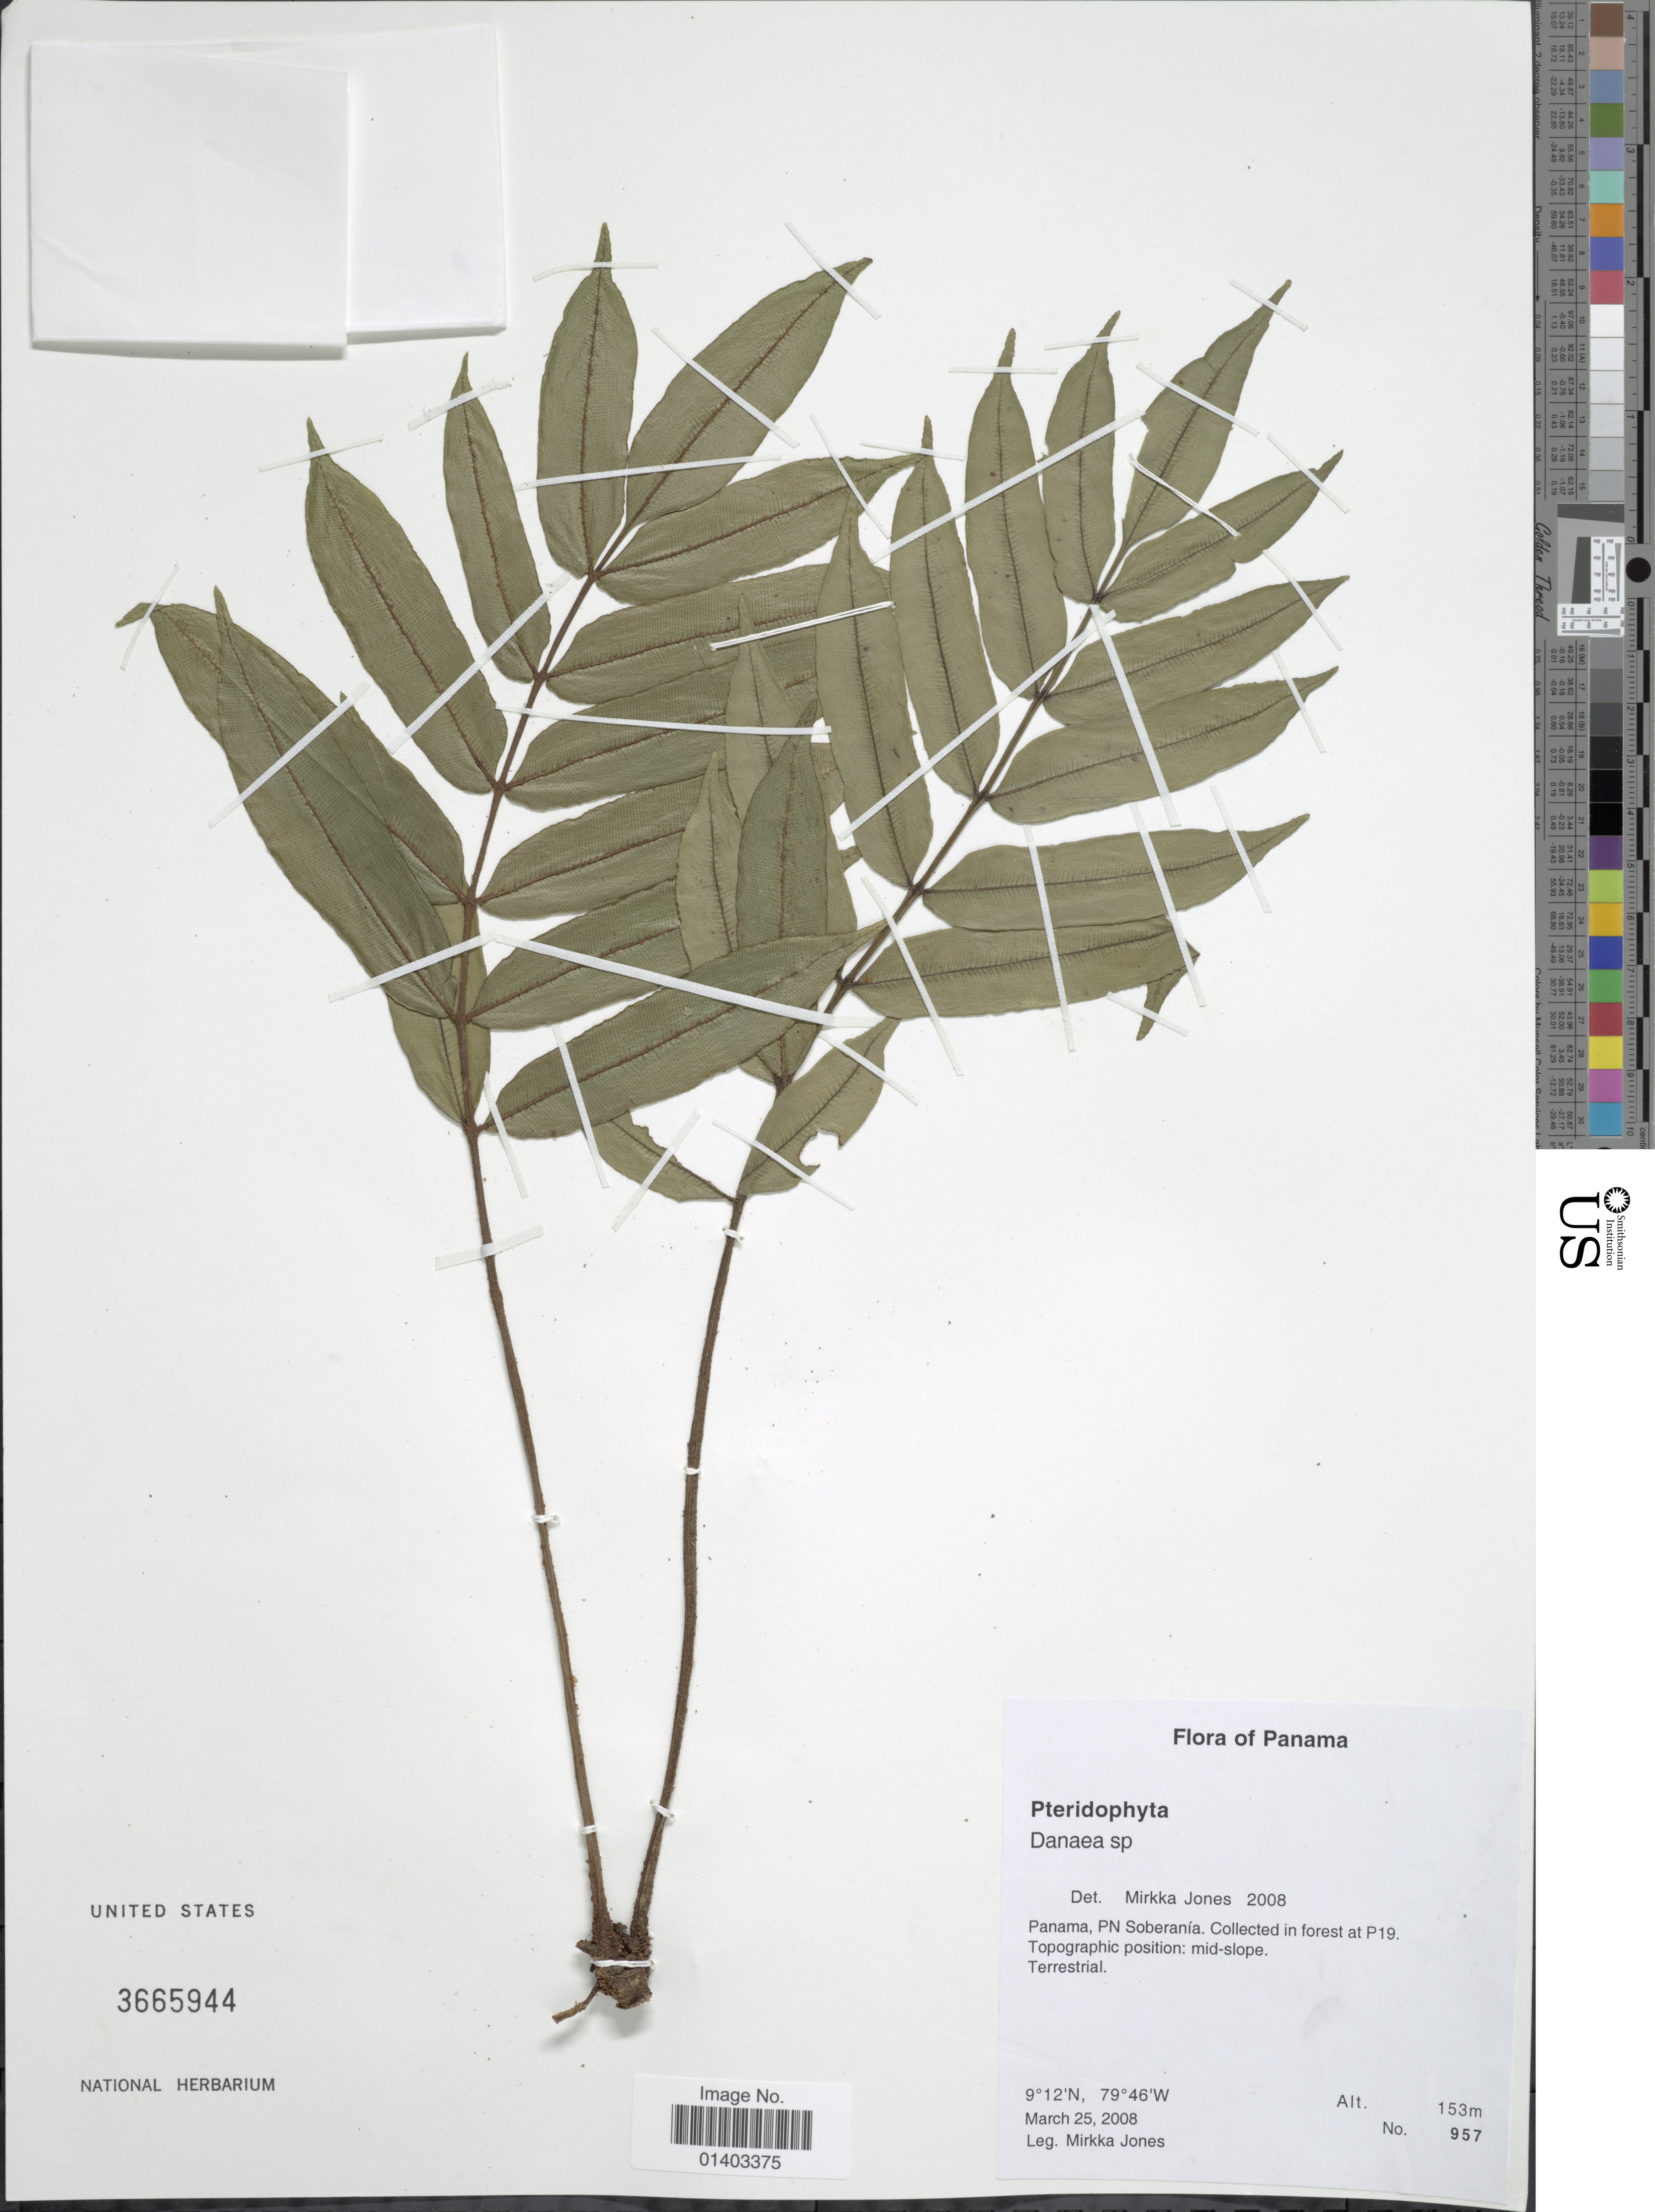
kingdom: Plantae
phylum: Tracheophyta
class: Polypodiopsida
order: Marattiales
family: Marattiaceae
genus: Danaea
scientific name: Danaea nodosa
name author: (L.) Sm.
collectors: M. Jones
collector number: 957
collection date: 2008-03-25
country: Panama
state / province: Panamá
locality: PN Soberania. Collected in forest at P19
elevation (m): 153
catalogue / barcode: US 3665944